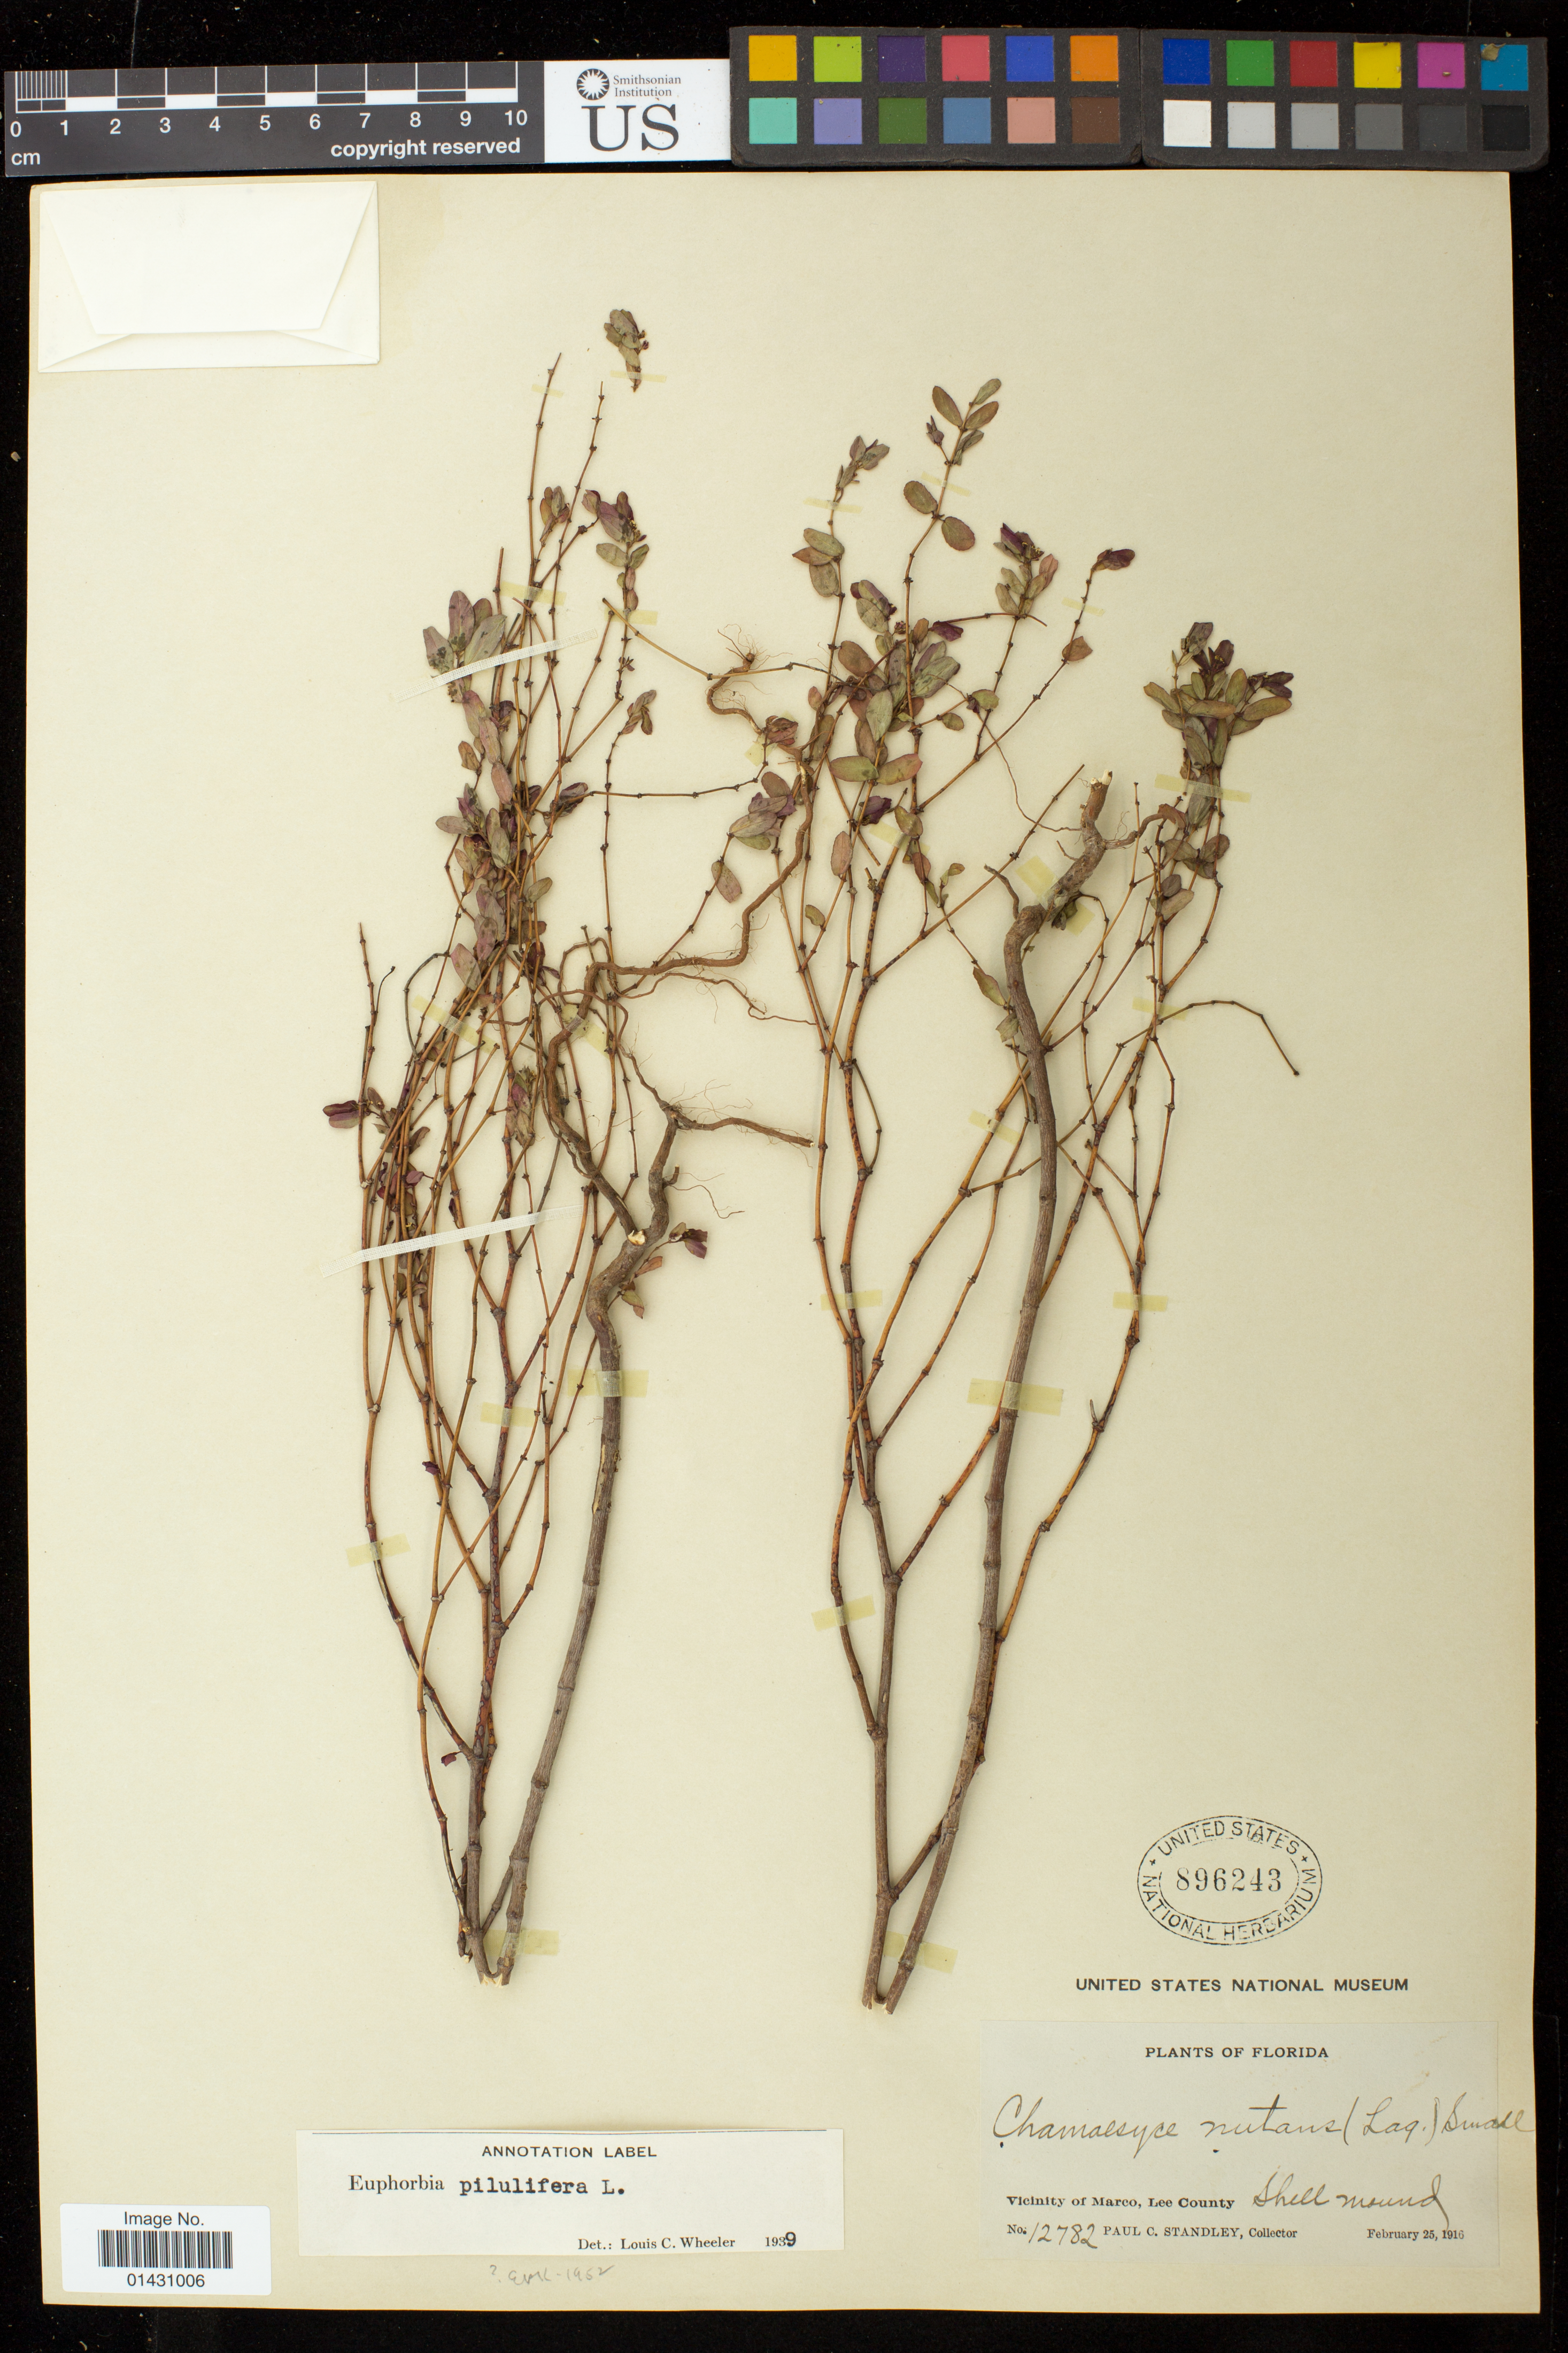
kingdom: Plantae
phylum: Tracheophyta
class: Magnoliopsida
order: Malpighiales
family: Euphorbiaceae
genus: Euphorbia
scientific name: Euphorbia parviflora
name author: L.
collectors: P. C. Standley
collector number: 12782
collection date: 1916-02-25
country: United States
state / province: Florida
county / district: Lee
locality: Vicinity of Marco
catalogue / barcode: US 896243